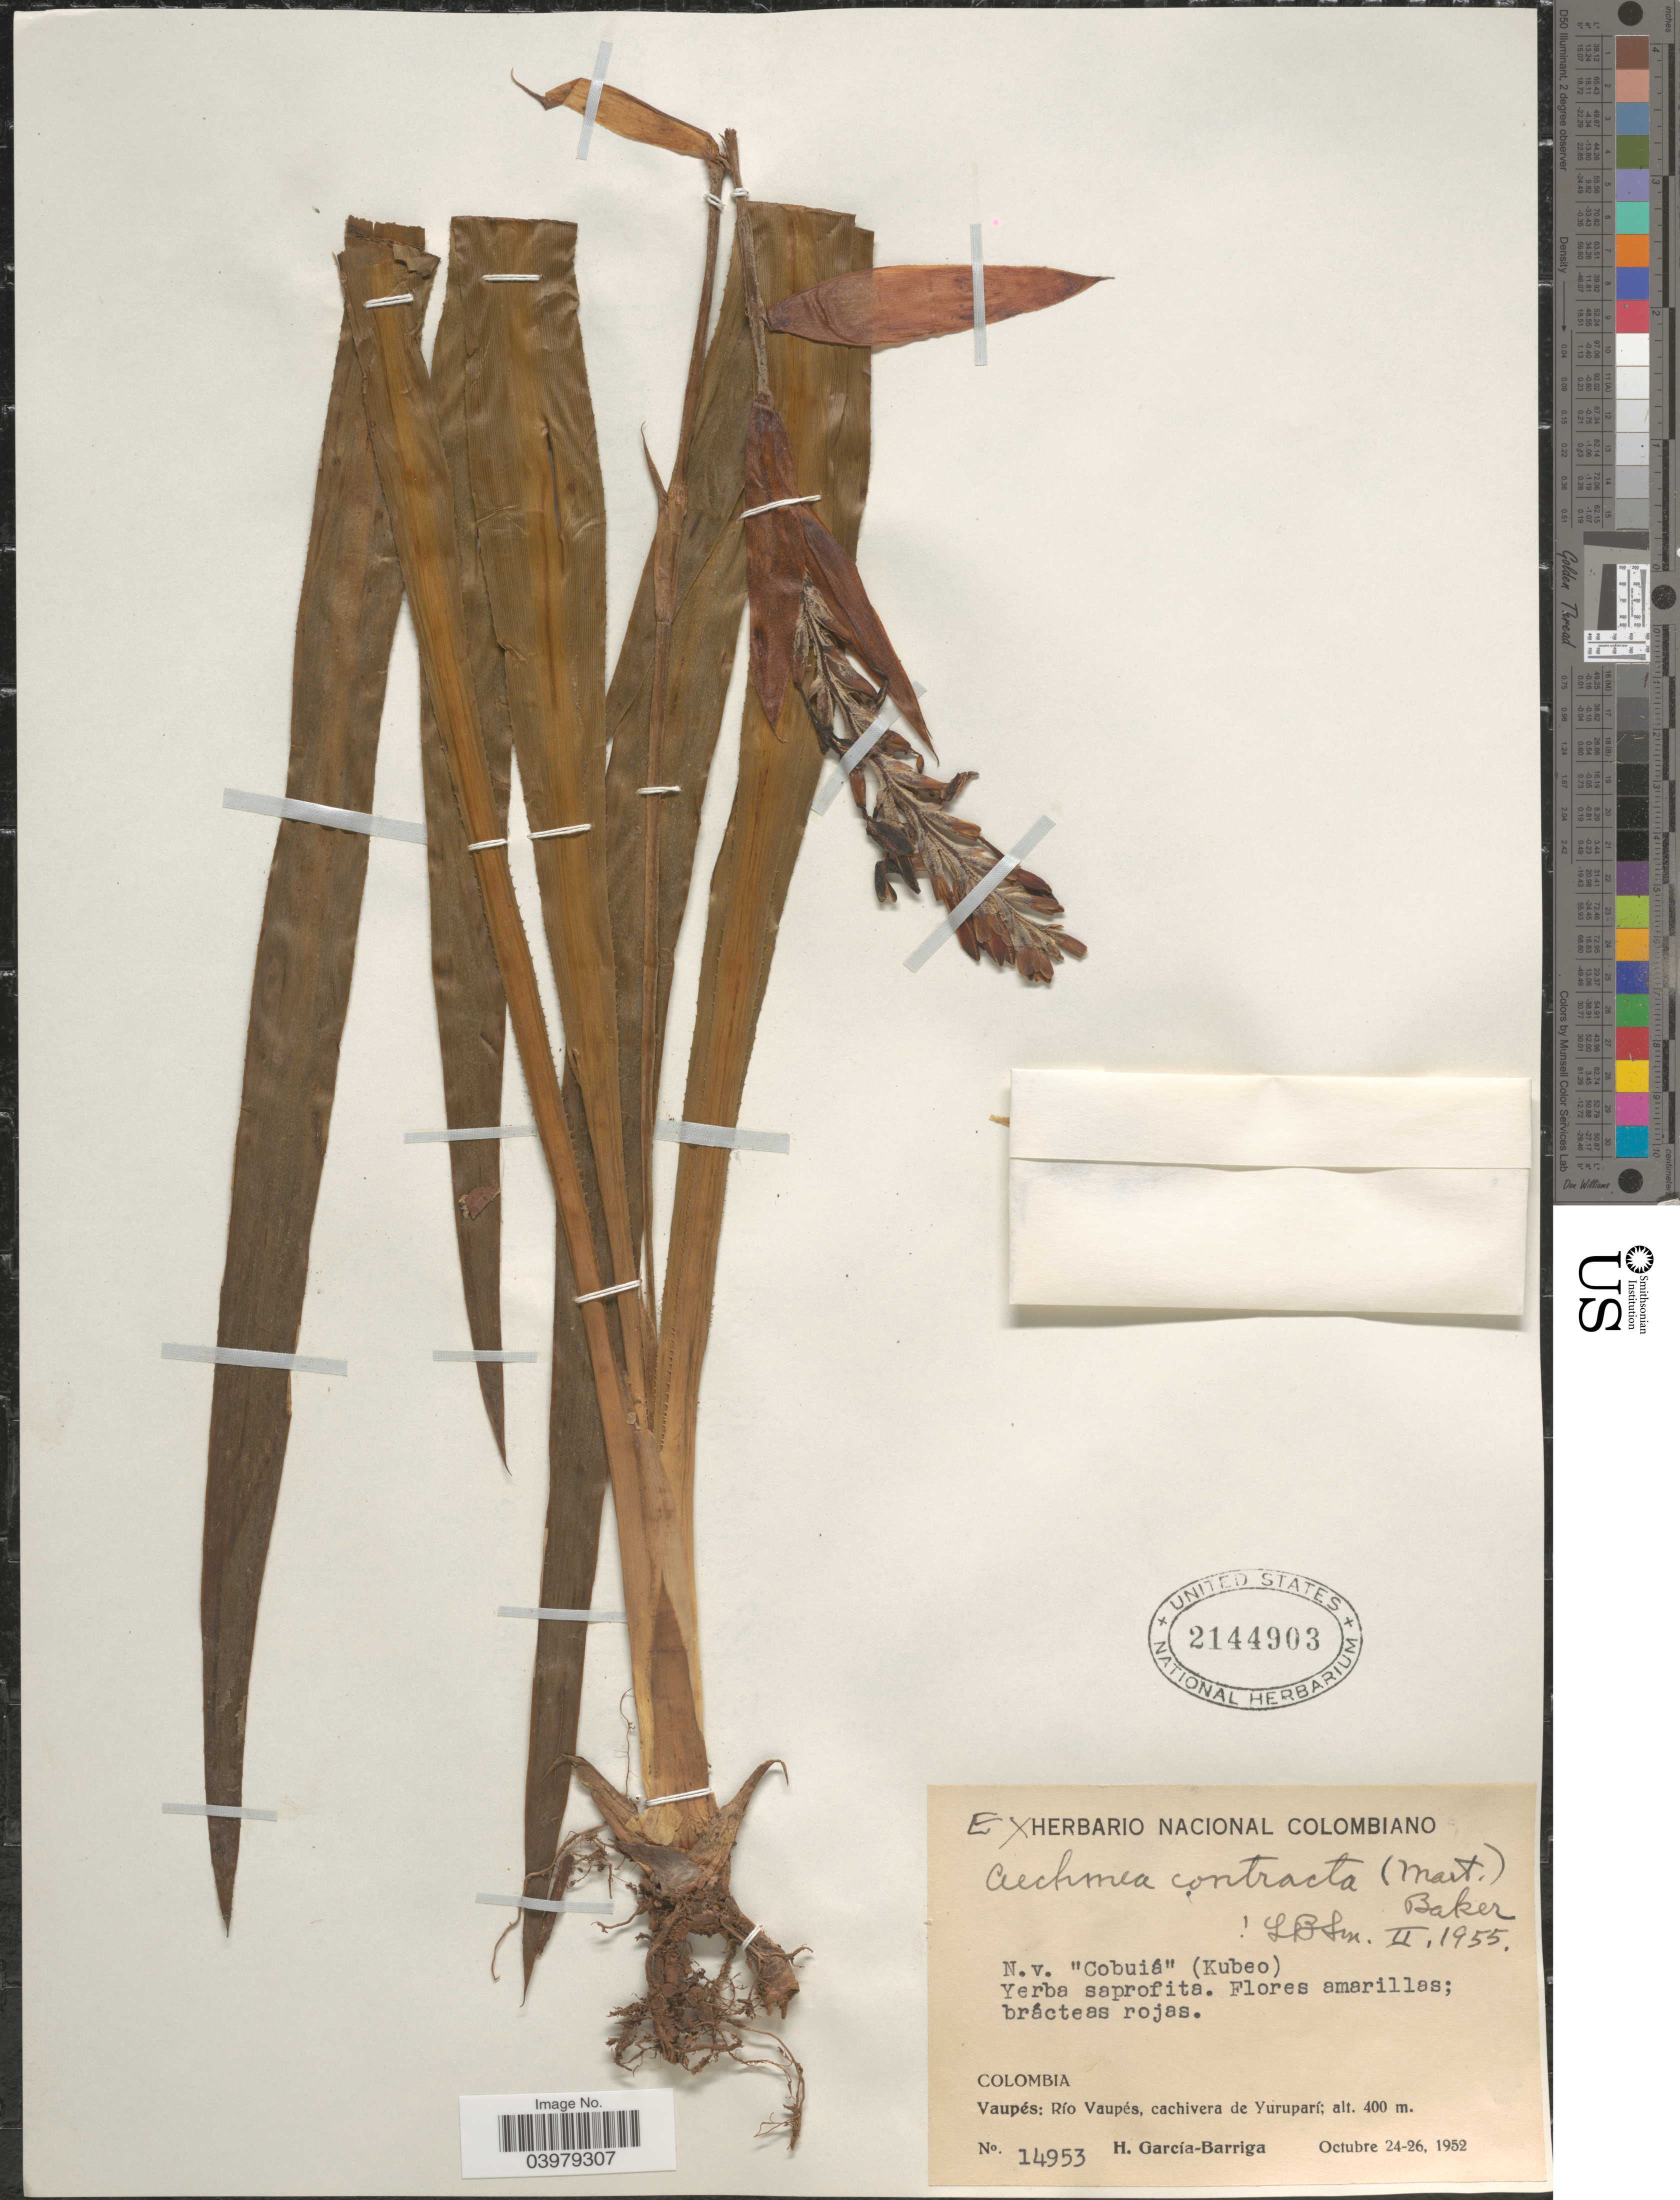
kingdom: Plantae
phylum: Tracheophyta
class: Liliopsida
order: Poales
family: Bromeliaceae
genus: Aechmea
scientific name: Aechmea contracta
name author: (Mart. ex Schult. f.) Baker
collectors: H. García Barriga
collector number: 14953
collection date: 1952-10-24/1952-10-26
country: Colombia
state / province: Vaupés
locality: Río Vaupés, cachivera de Yuruparí.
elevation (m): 400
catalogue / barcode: US 2144903